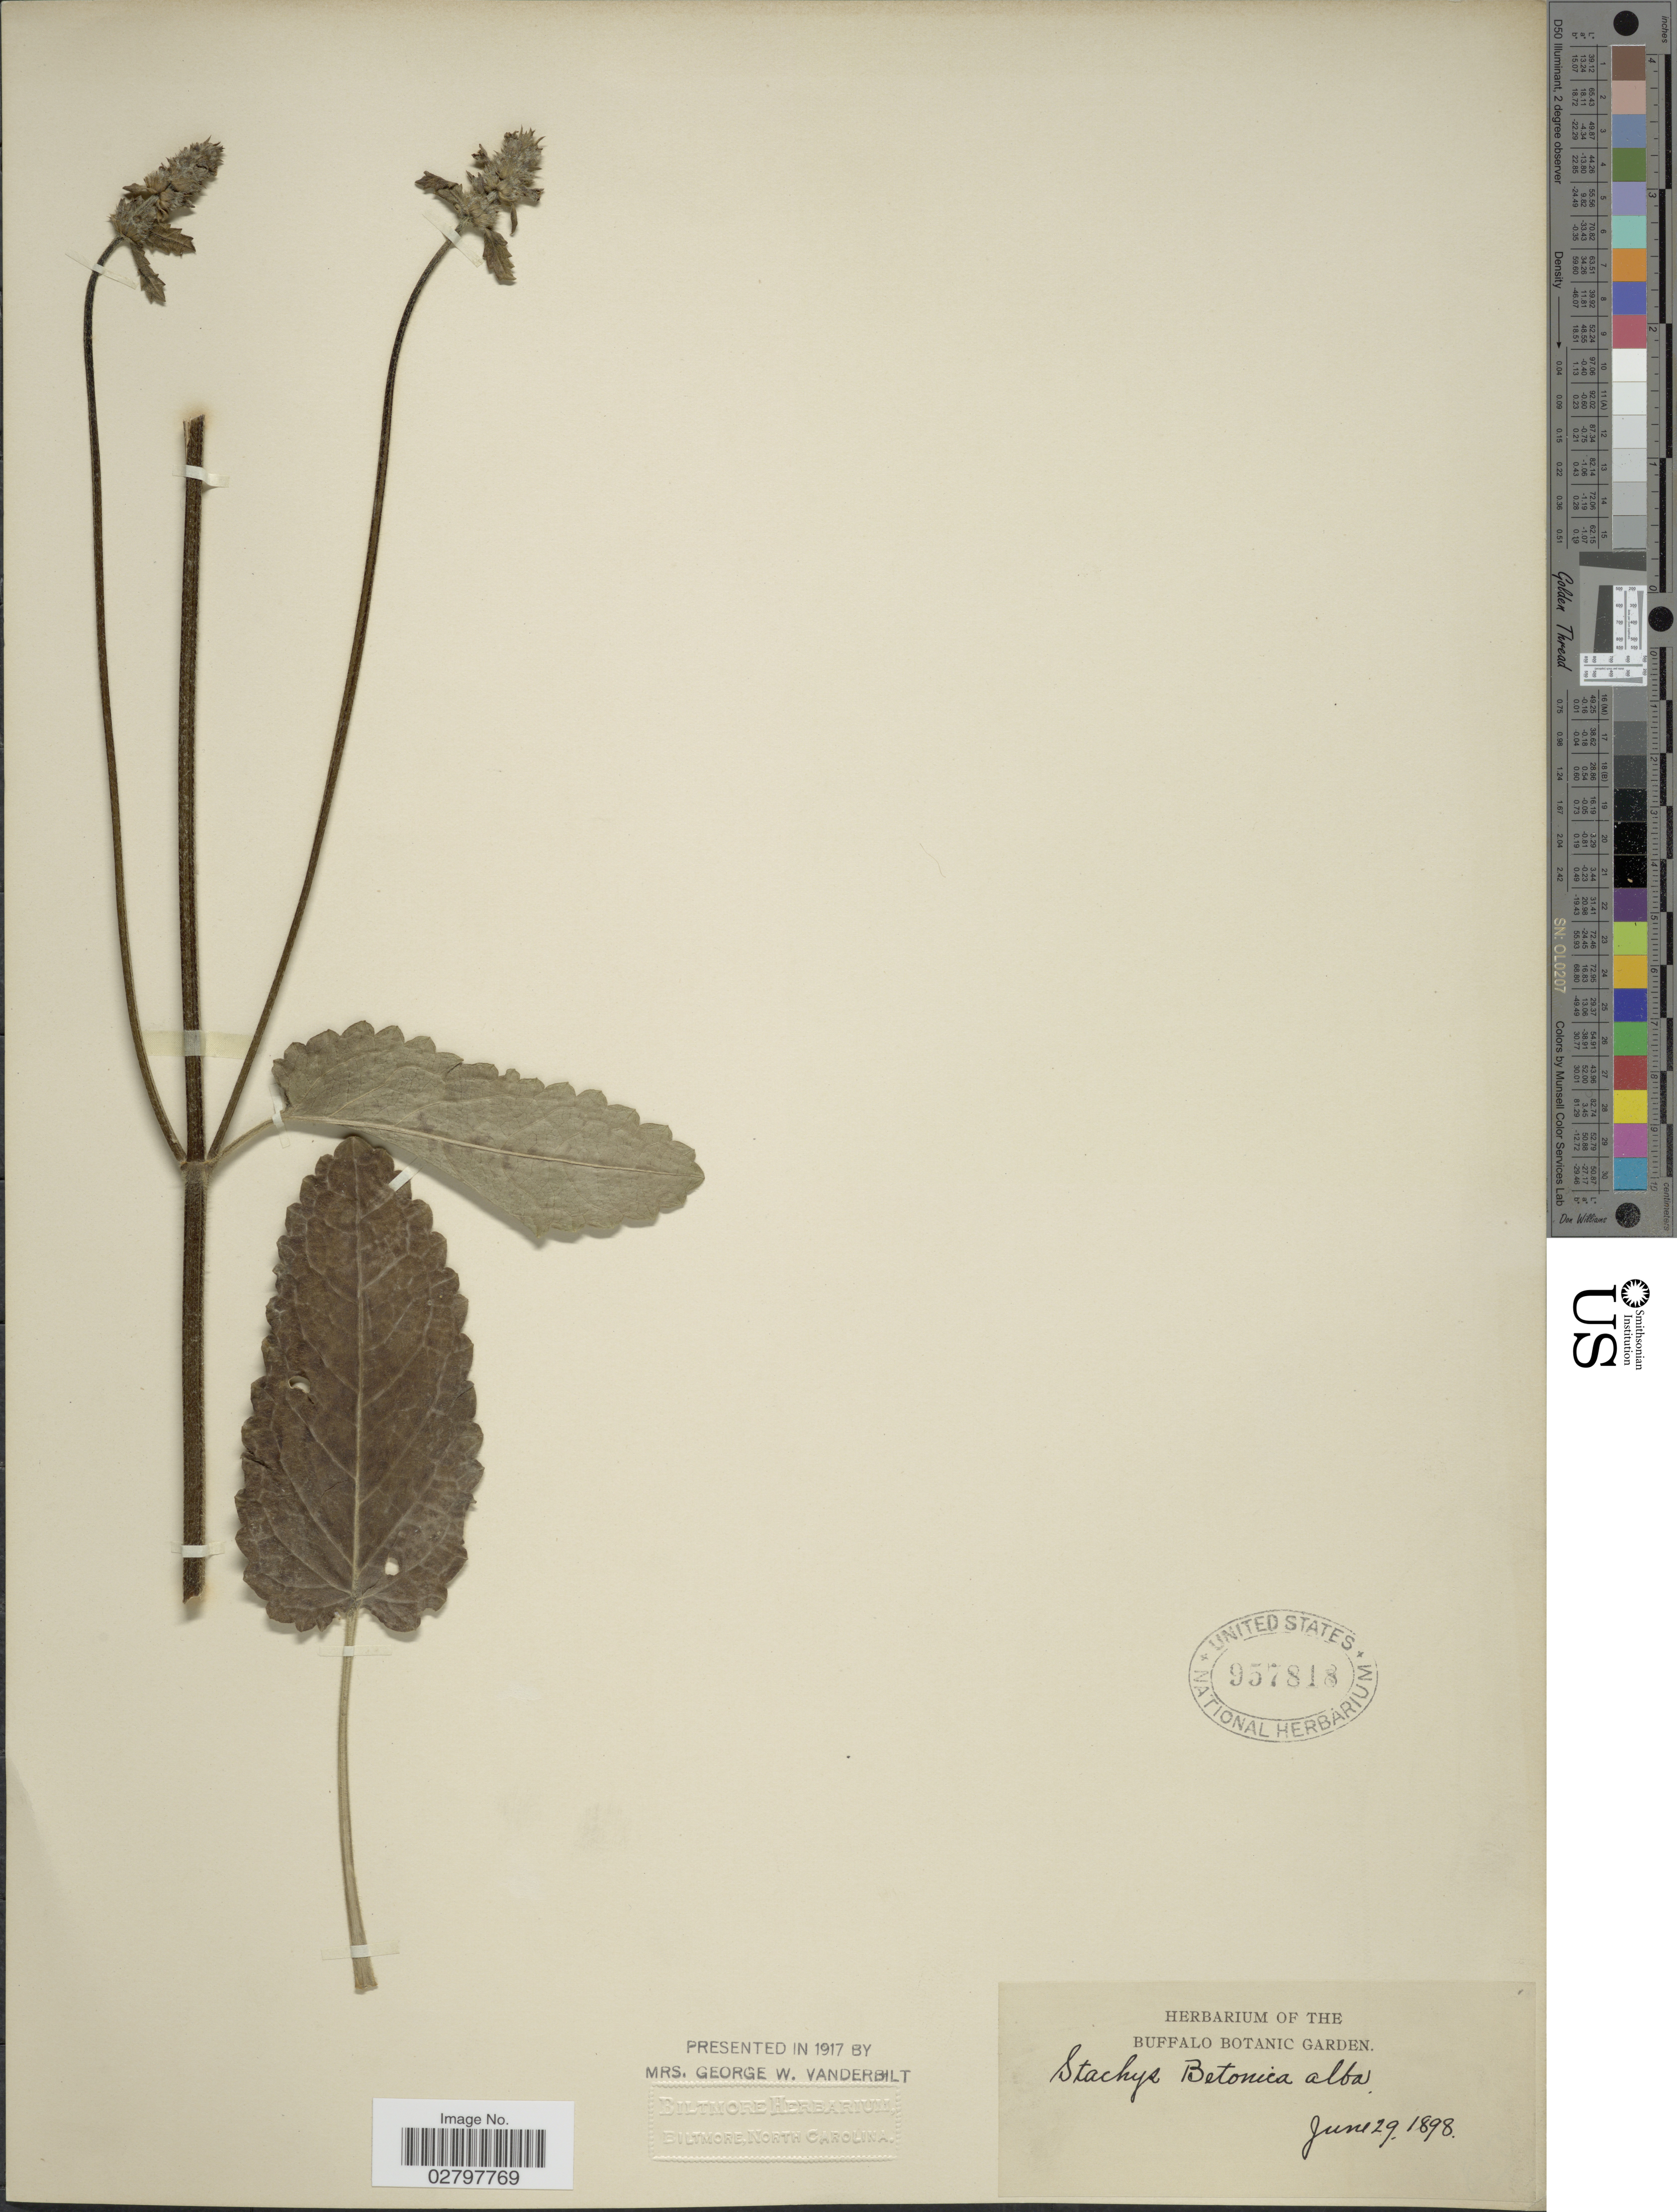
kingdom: Plantae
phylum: Tracheophyta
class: Magnoliopsida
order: Lamiales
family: Lamiaceae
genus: Stachys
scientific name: Stachys betonica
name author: Scop.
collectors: ex herb. Buffalo Botanic Garden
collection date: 1898-06-29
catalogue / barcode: US 957818